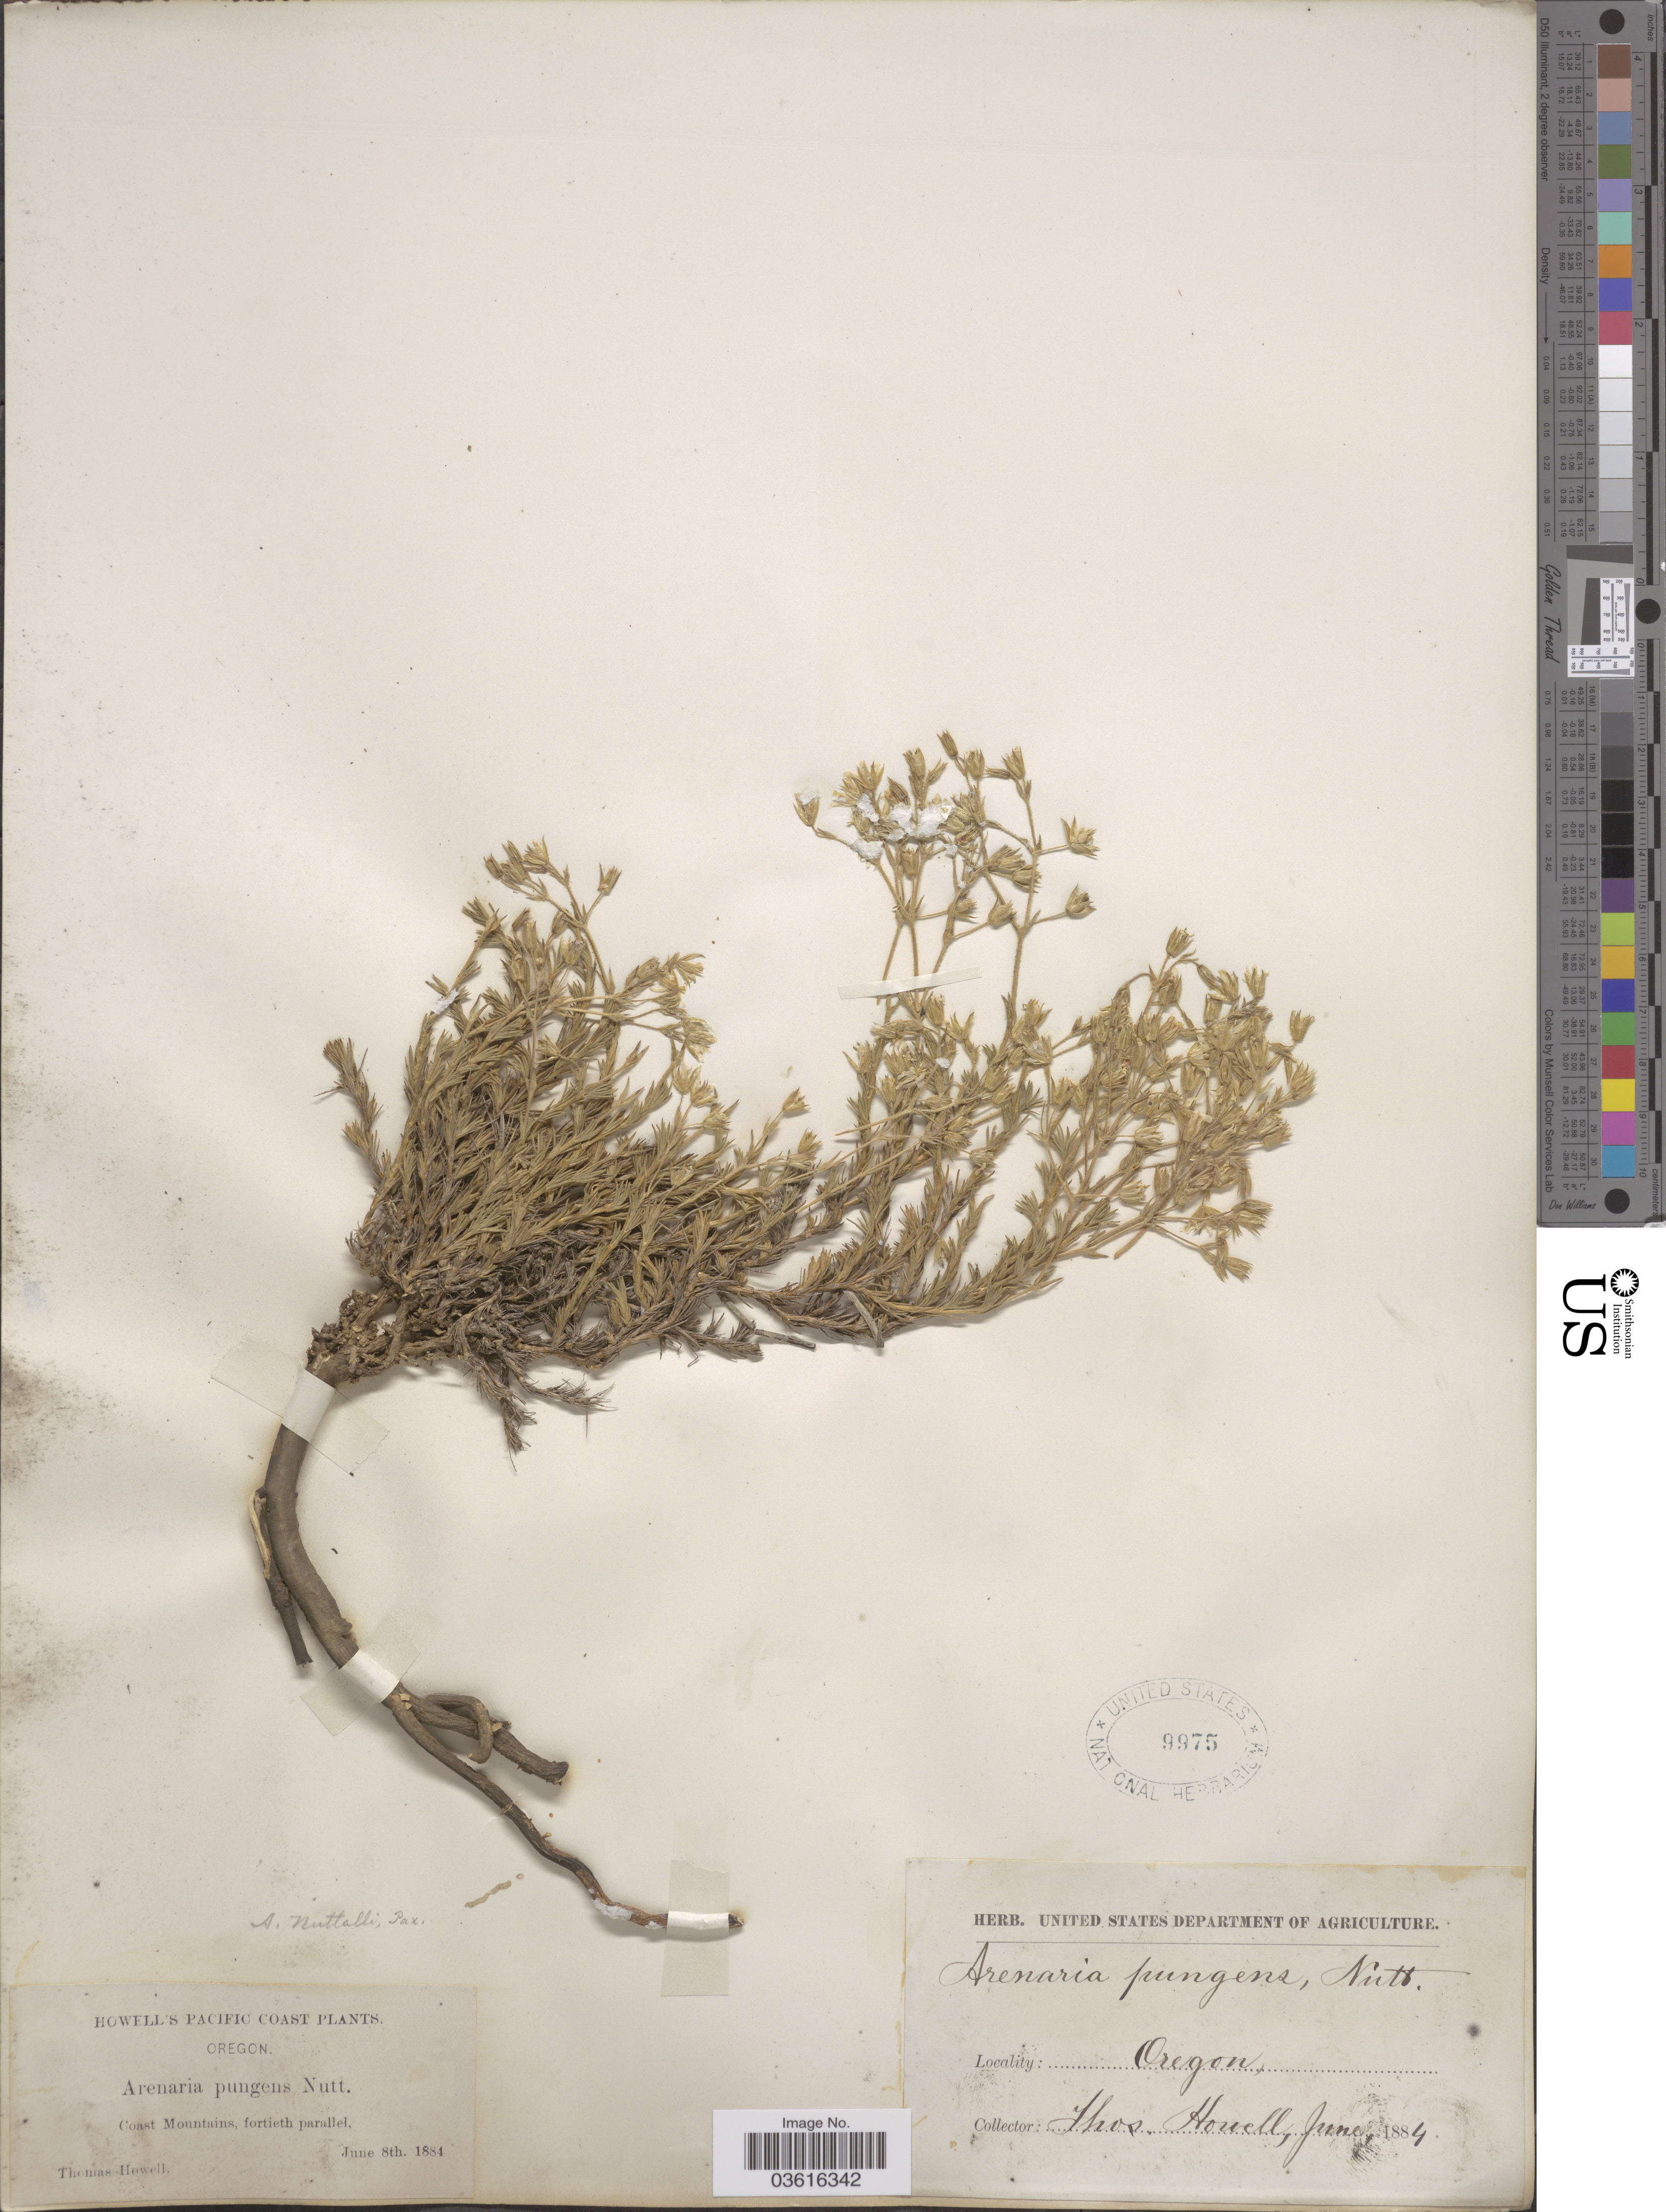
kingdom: Plantae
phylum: Tracheophyta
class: Magnoliopsida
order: Caryophyllales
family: Caryophyllaceae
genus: Minuartia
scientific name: Minuartia nuttallii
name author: (Pax) Briq.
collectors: T. Howell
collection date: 1884-06-08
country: United States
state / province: Oregon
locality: Pacific Coast. Coast Mountains, fortieth parallel.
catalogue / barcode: US 9975